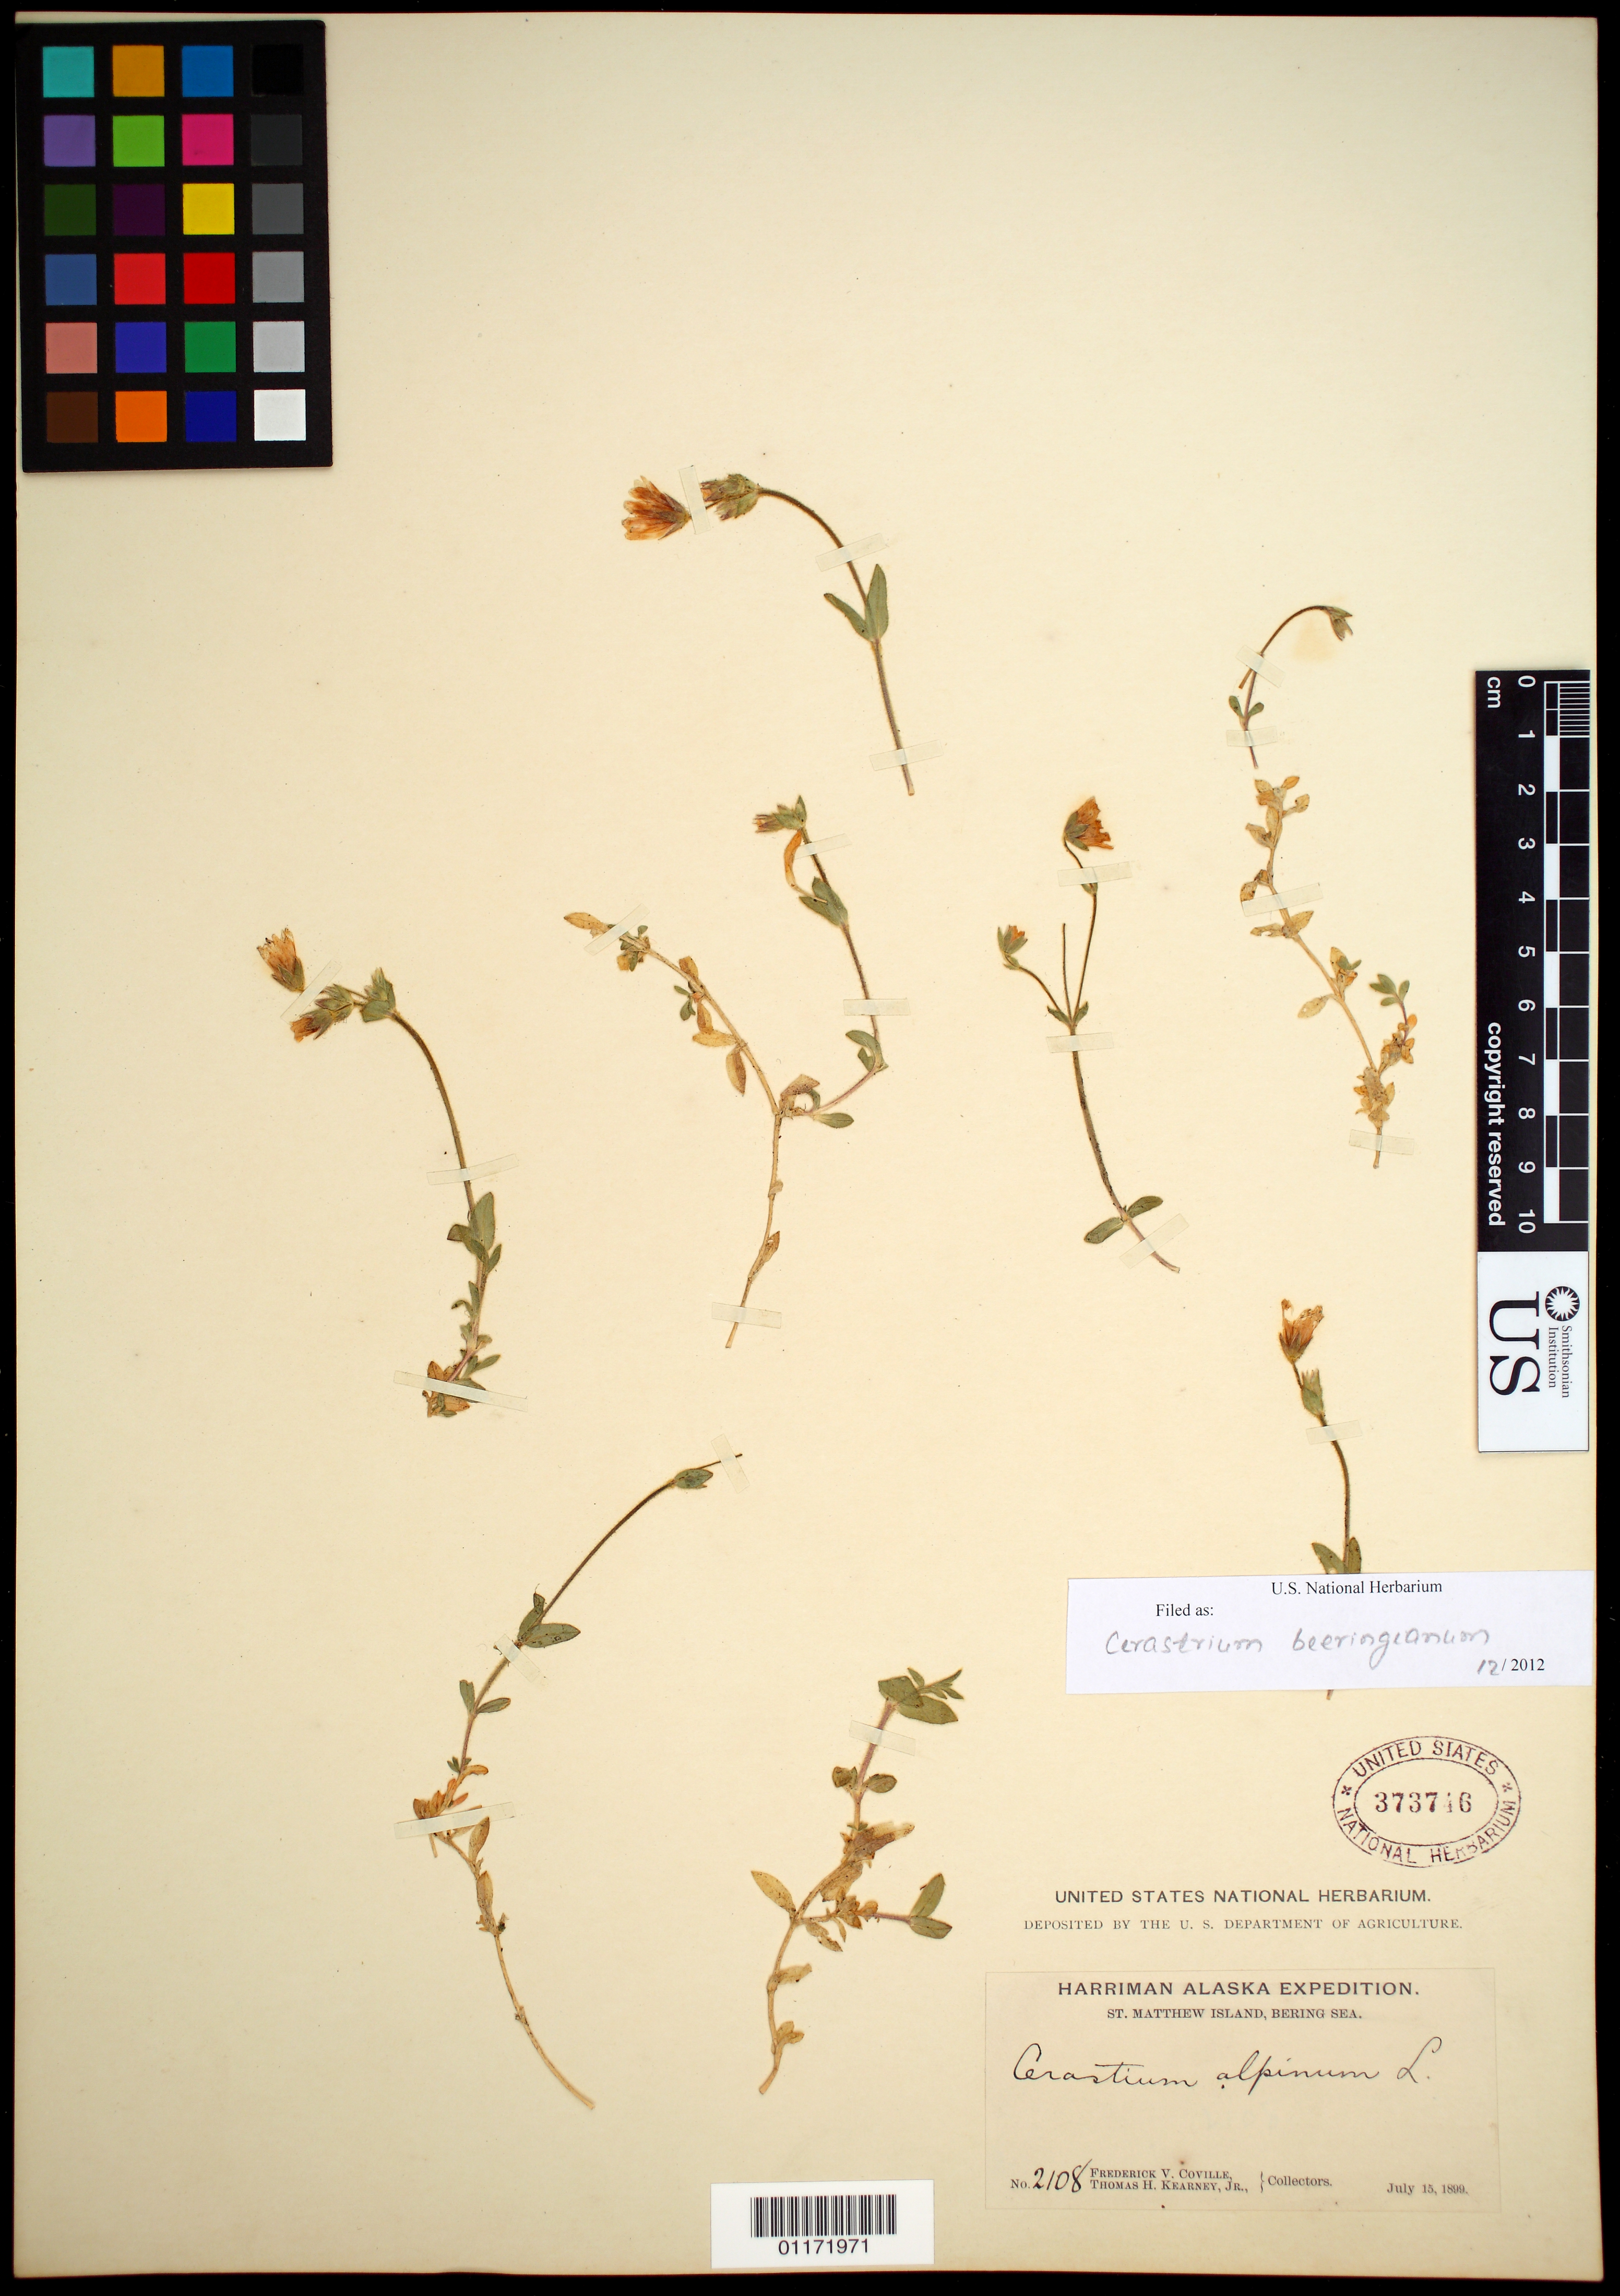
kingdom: Plantae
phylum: Tracheophyta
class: Magnoliopsida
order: Caryophyllales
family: Caryophyllaceae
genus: Cerastium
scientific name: Cerastium beeringianum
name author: Cham. & Schltdl.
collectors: F. V. Coville & T. H. Kearney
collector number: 2108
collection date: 1899-07-15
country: United States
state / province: Alaska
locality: St Matthew Island, Bering Sea.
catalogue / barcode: US 373746